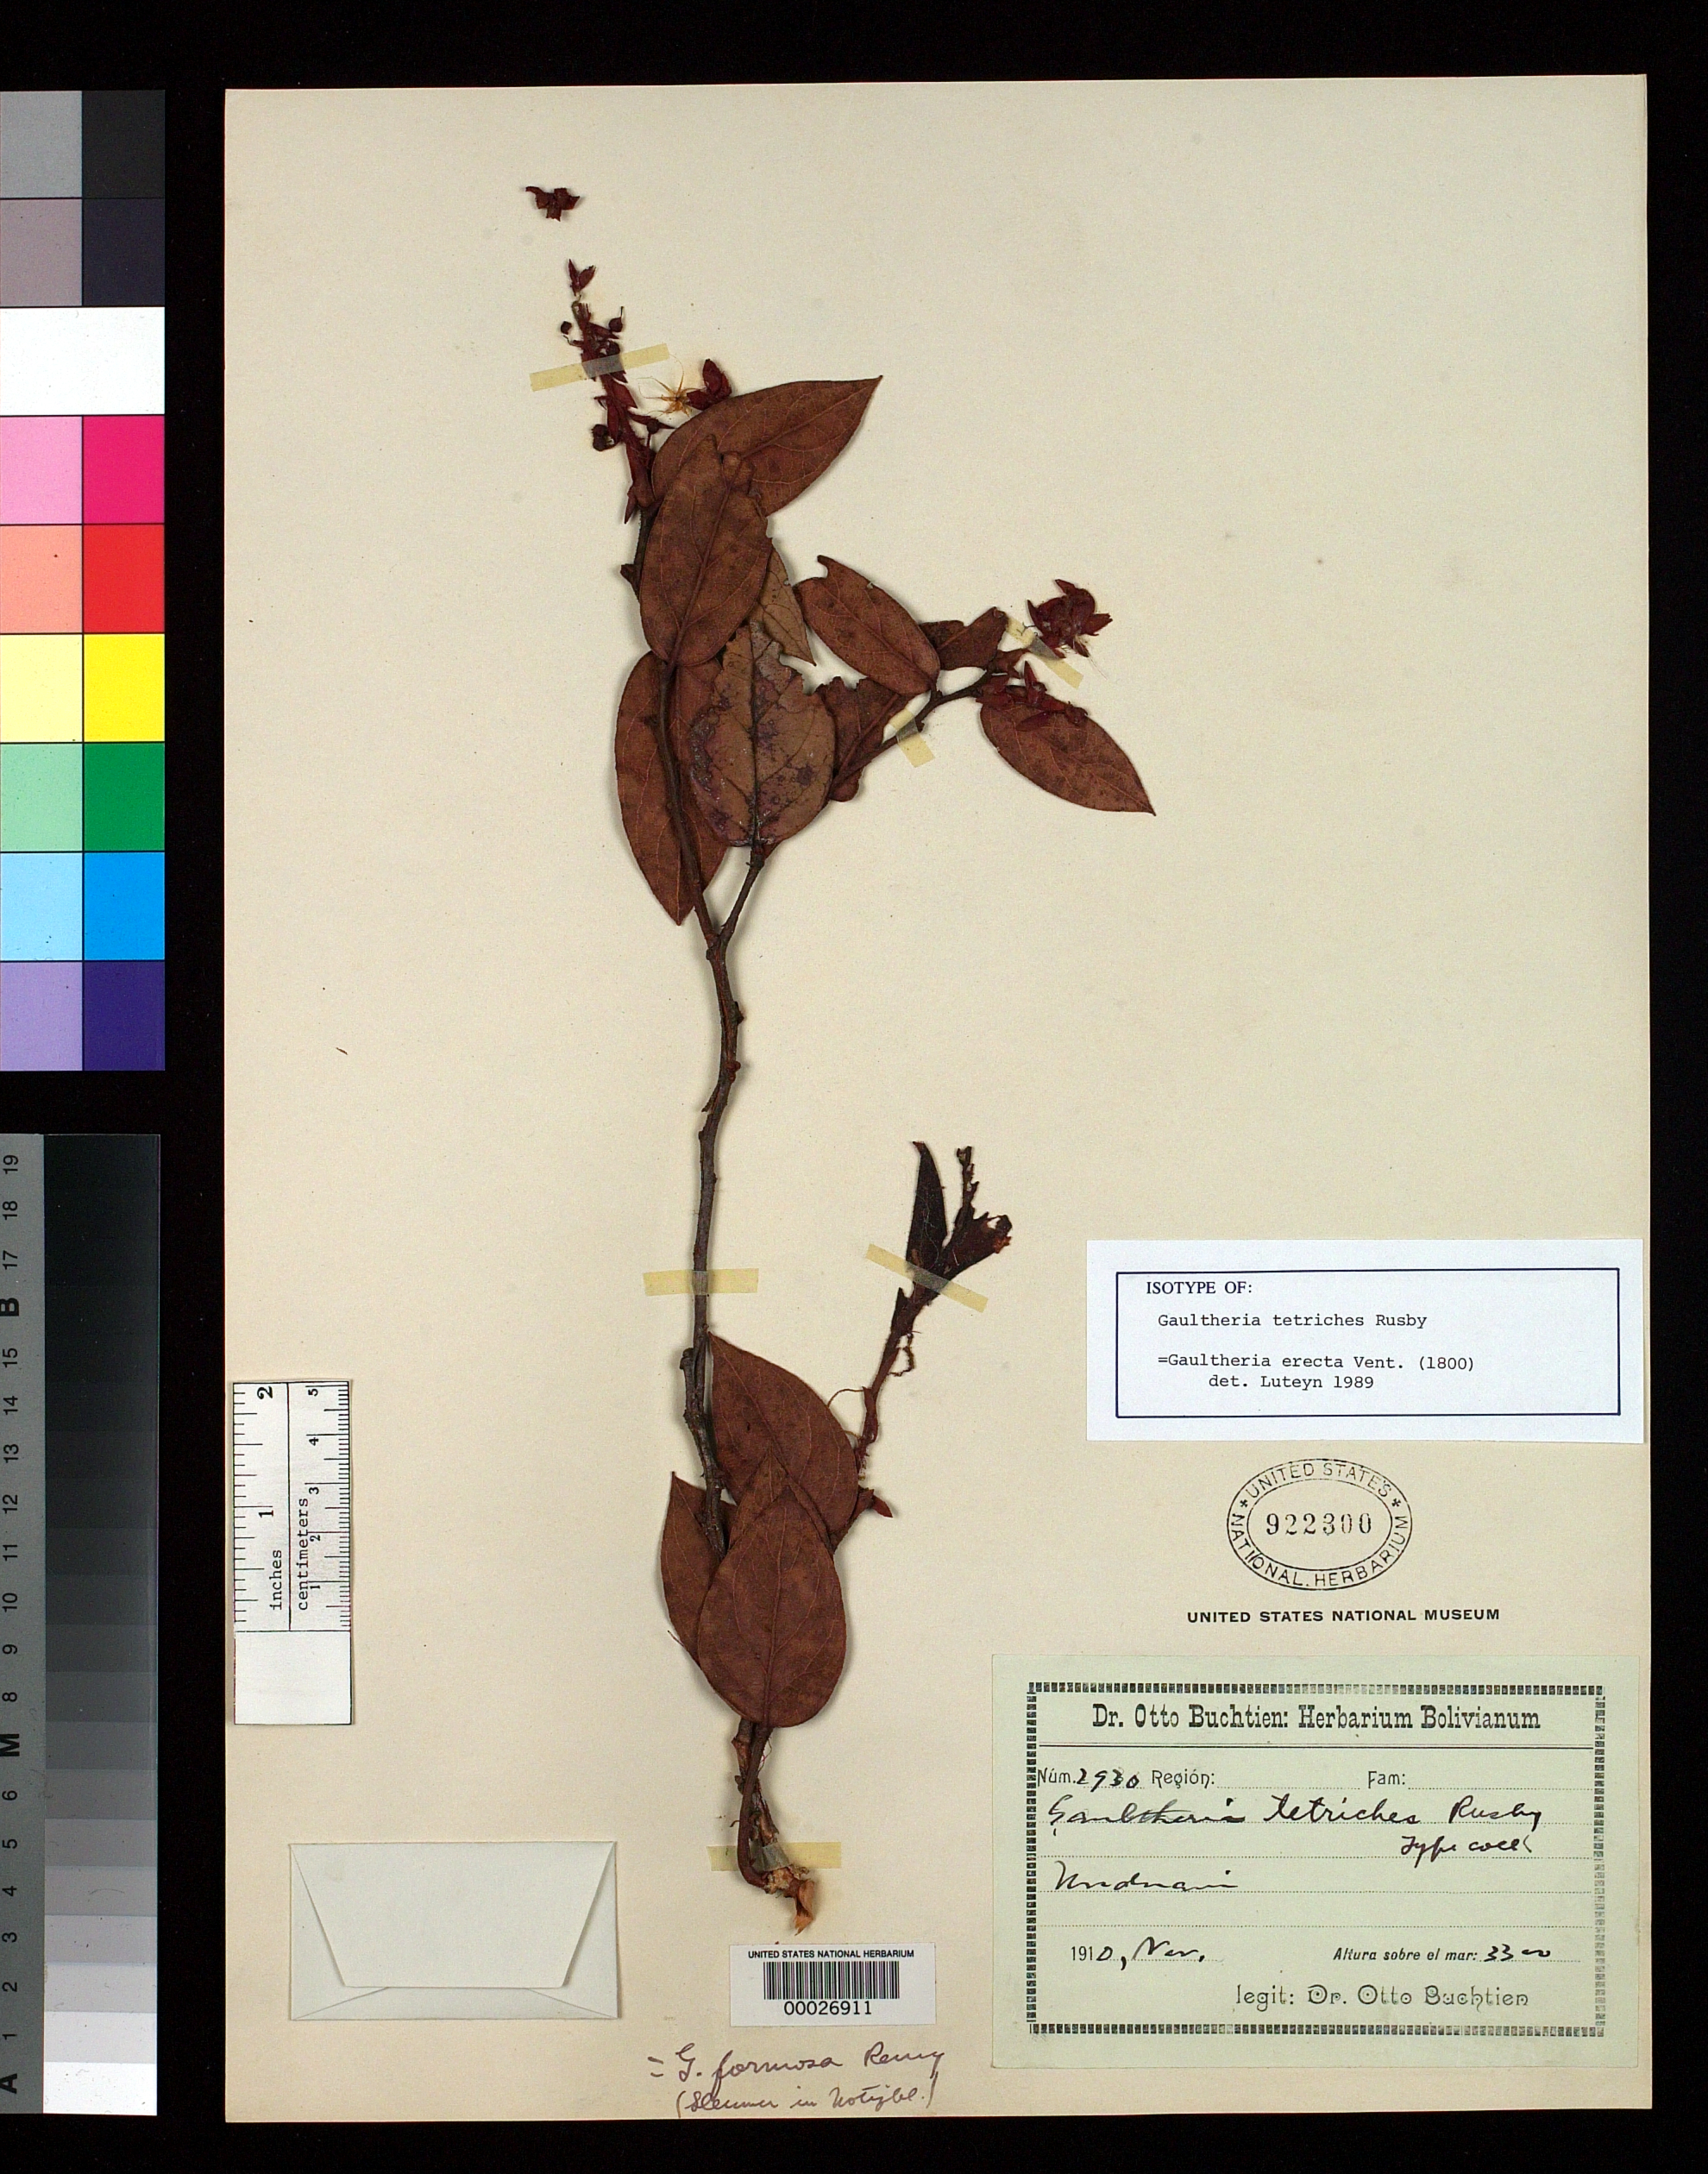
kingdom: Plantae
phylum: Tracheophyta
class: Magnoliopsida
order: Ericales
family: Ericaceae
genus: Gaultheria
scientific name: Gaultheria tetriches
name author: Rusby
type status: Isotype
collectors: O. Buchtien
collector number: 2930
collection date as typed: Nov 1910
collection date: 1910-11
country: Bolivia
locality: Mapiri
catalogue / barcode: US 922300